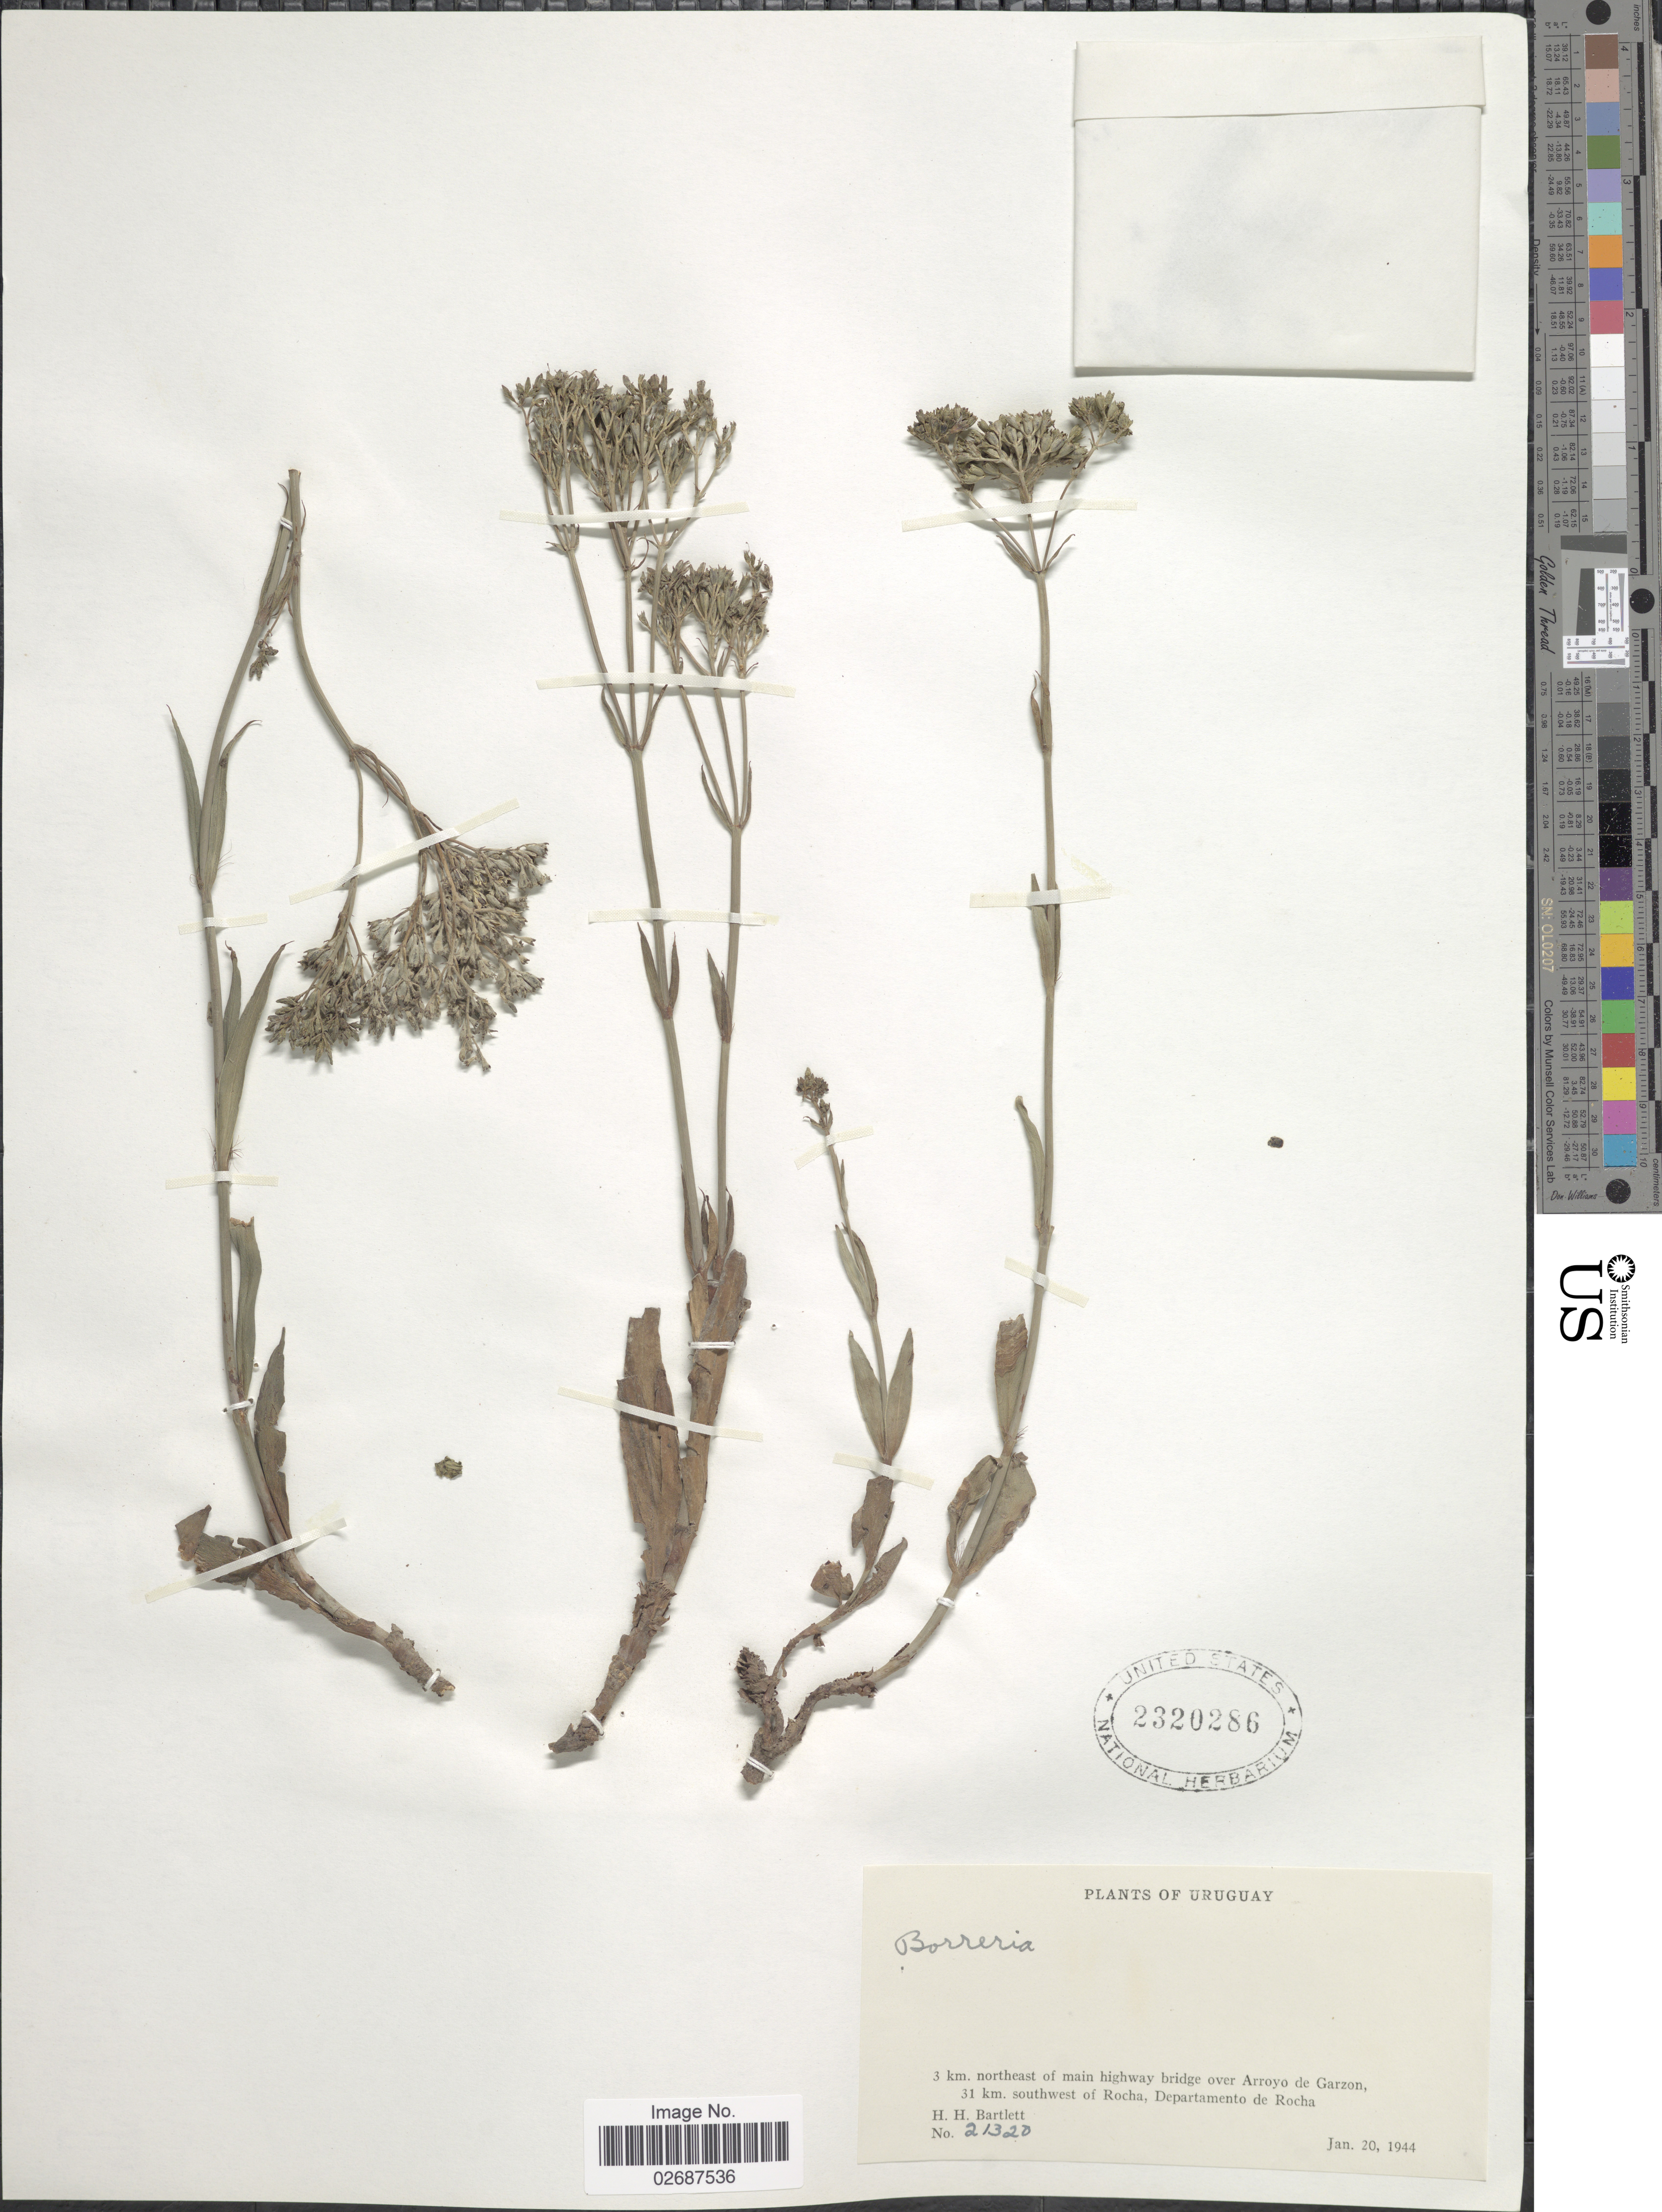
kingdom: Plantae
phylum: Tracheophyta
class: Magnoliopsida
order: Gentianales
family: Rubiaceae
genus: Galianthe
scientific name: Galianthe fastigiata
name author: Griseb.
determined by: Florentin, Mariela Nunez, (CTES), Instituto de Botanica del Nordeste (ARGENTINA)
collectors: H. H. Bartlett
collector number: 21320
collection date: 1944-01-20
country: Uruguay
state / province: Rocha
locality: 3 km. northeast of main highway bridge over arroyo de Garzon, 31 km. southwest of Rocha.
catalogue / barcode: US 2320286